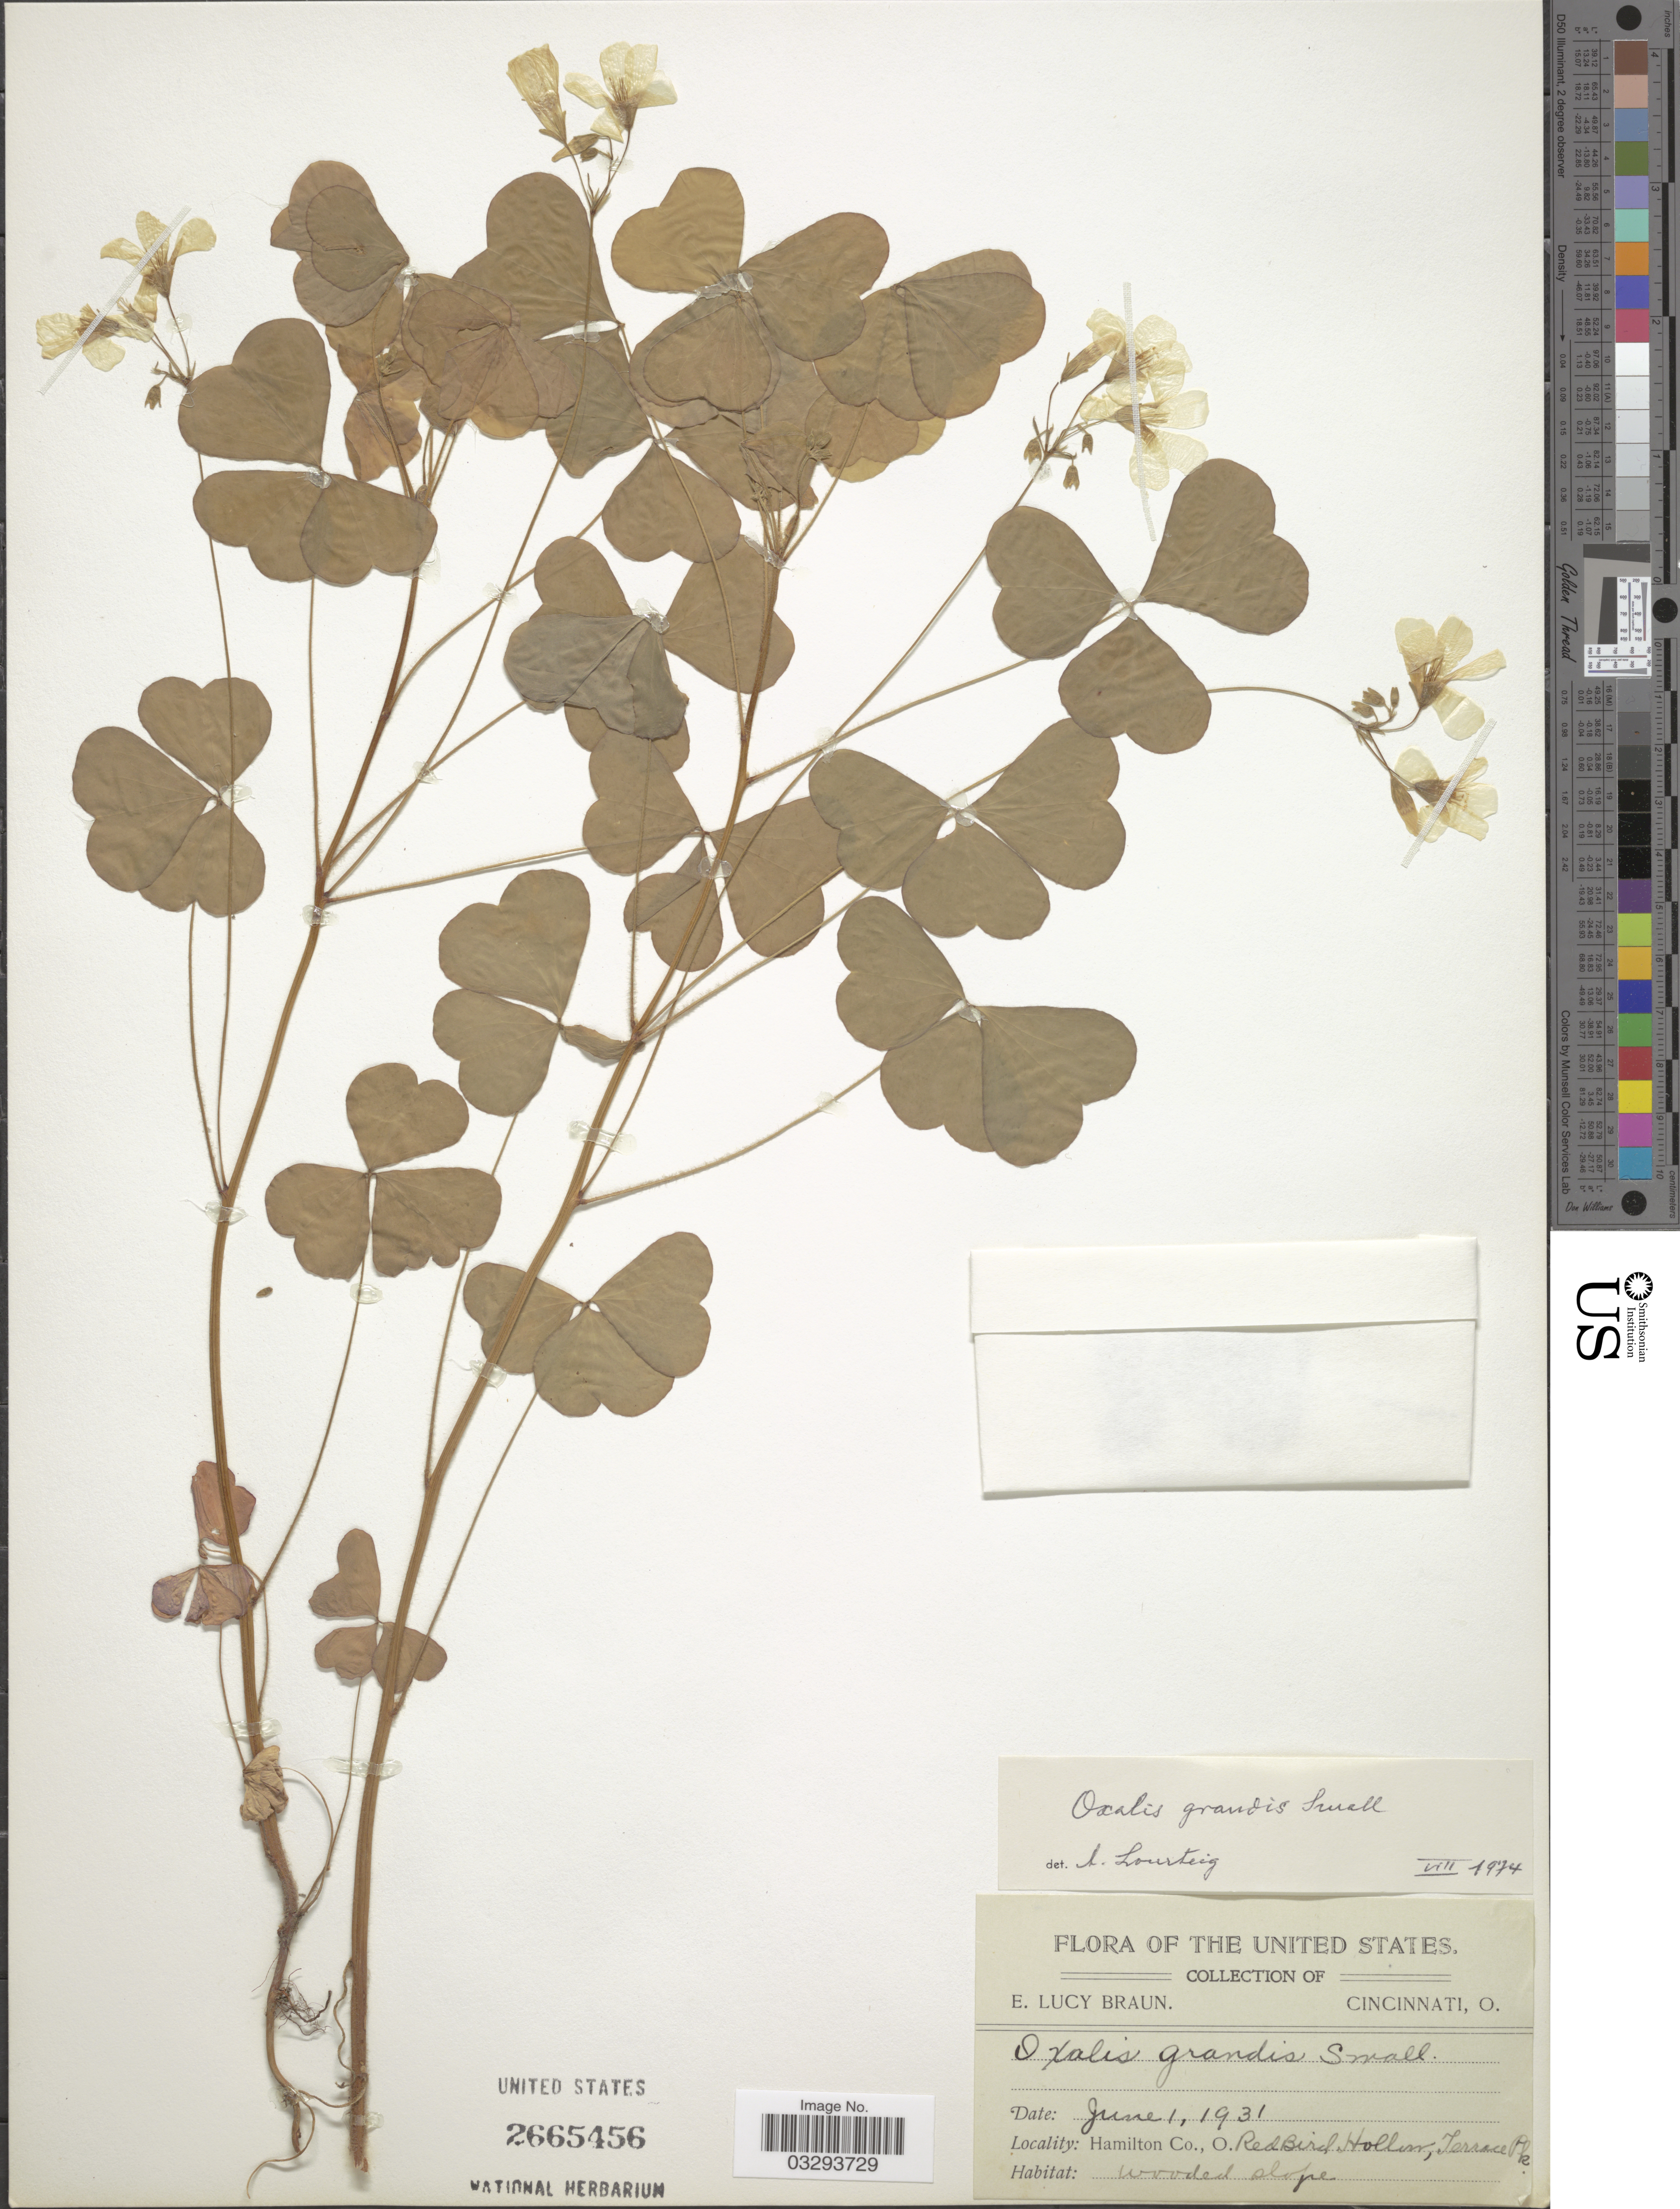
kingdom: Plantae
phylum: Tracheophyta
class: Magnoliopsida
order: Oxalidales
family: Oxalidaceae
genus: Oxalis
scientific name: Oxalis grandis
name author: Small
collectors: E. L. Braun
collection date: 1931-06-01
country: United States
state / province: Ohio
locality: Hamilton Co., Redbird Hollow, Terrace Pk.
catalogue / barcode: US 2665456